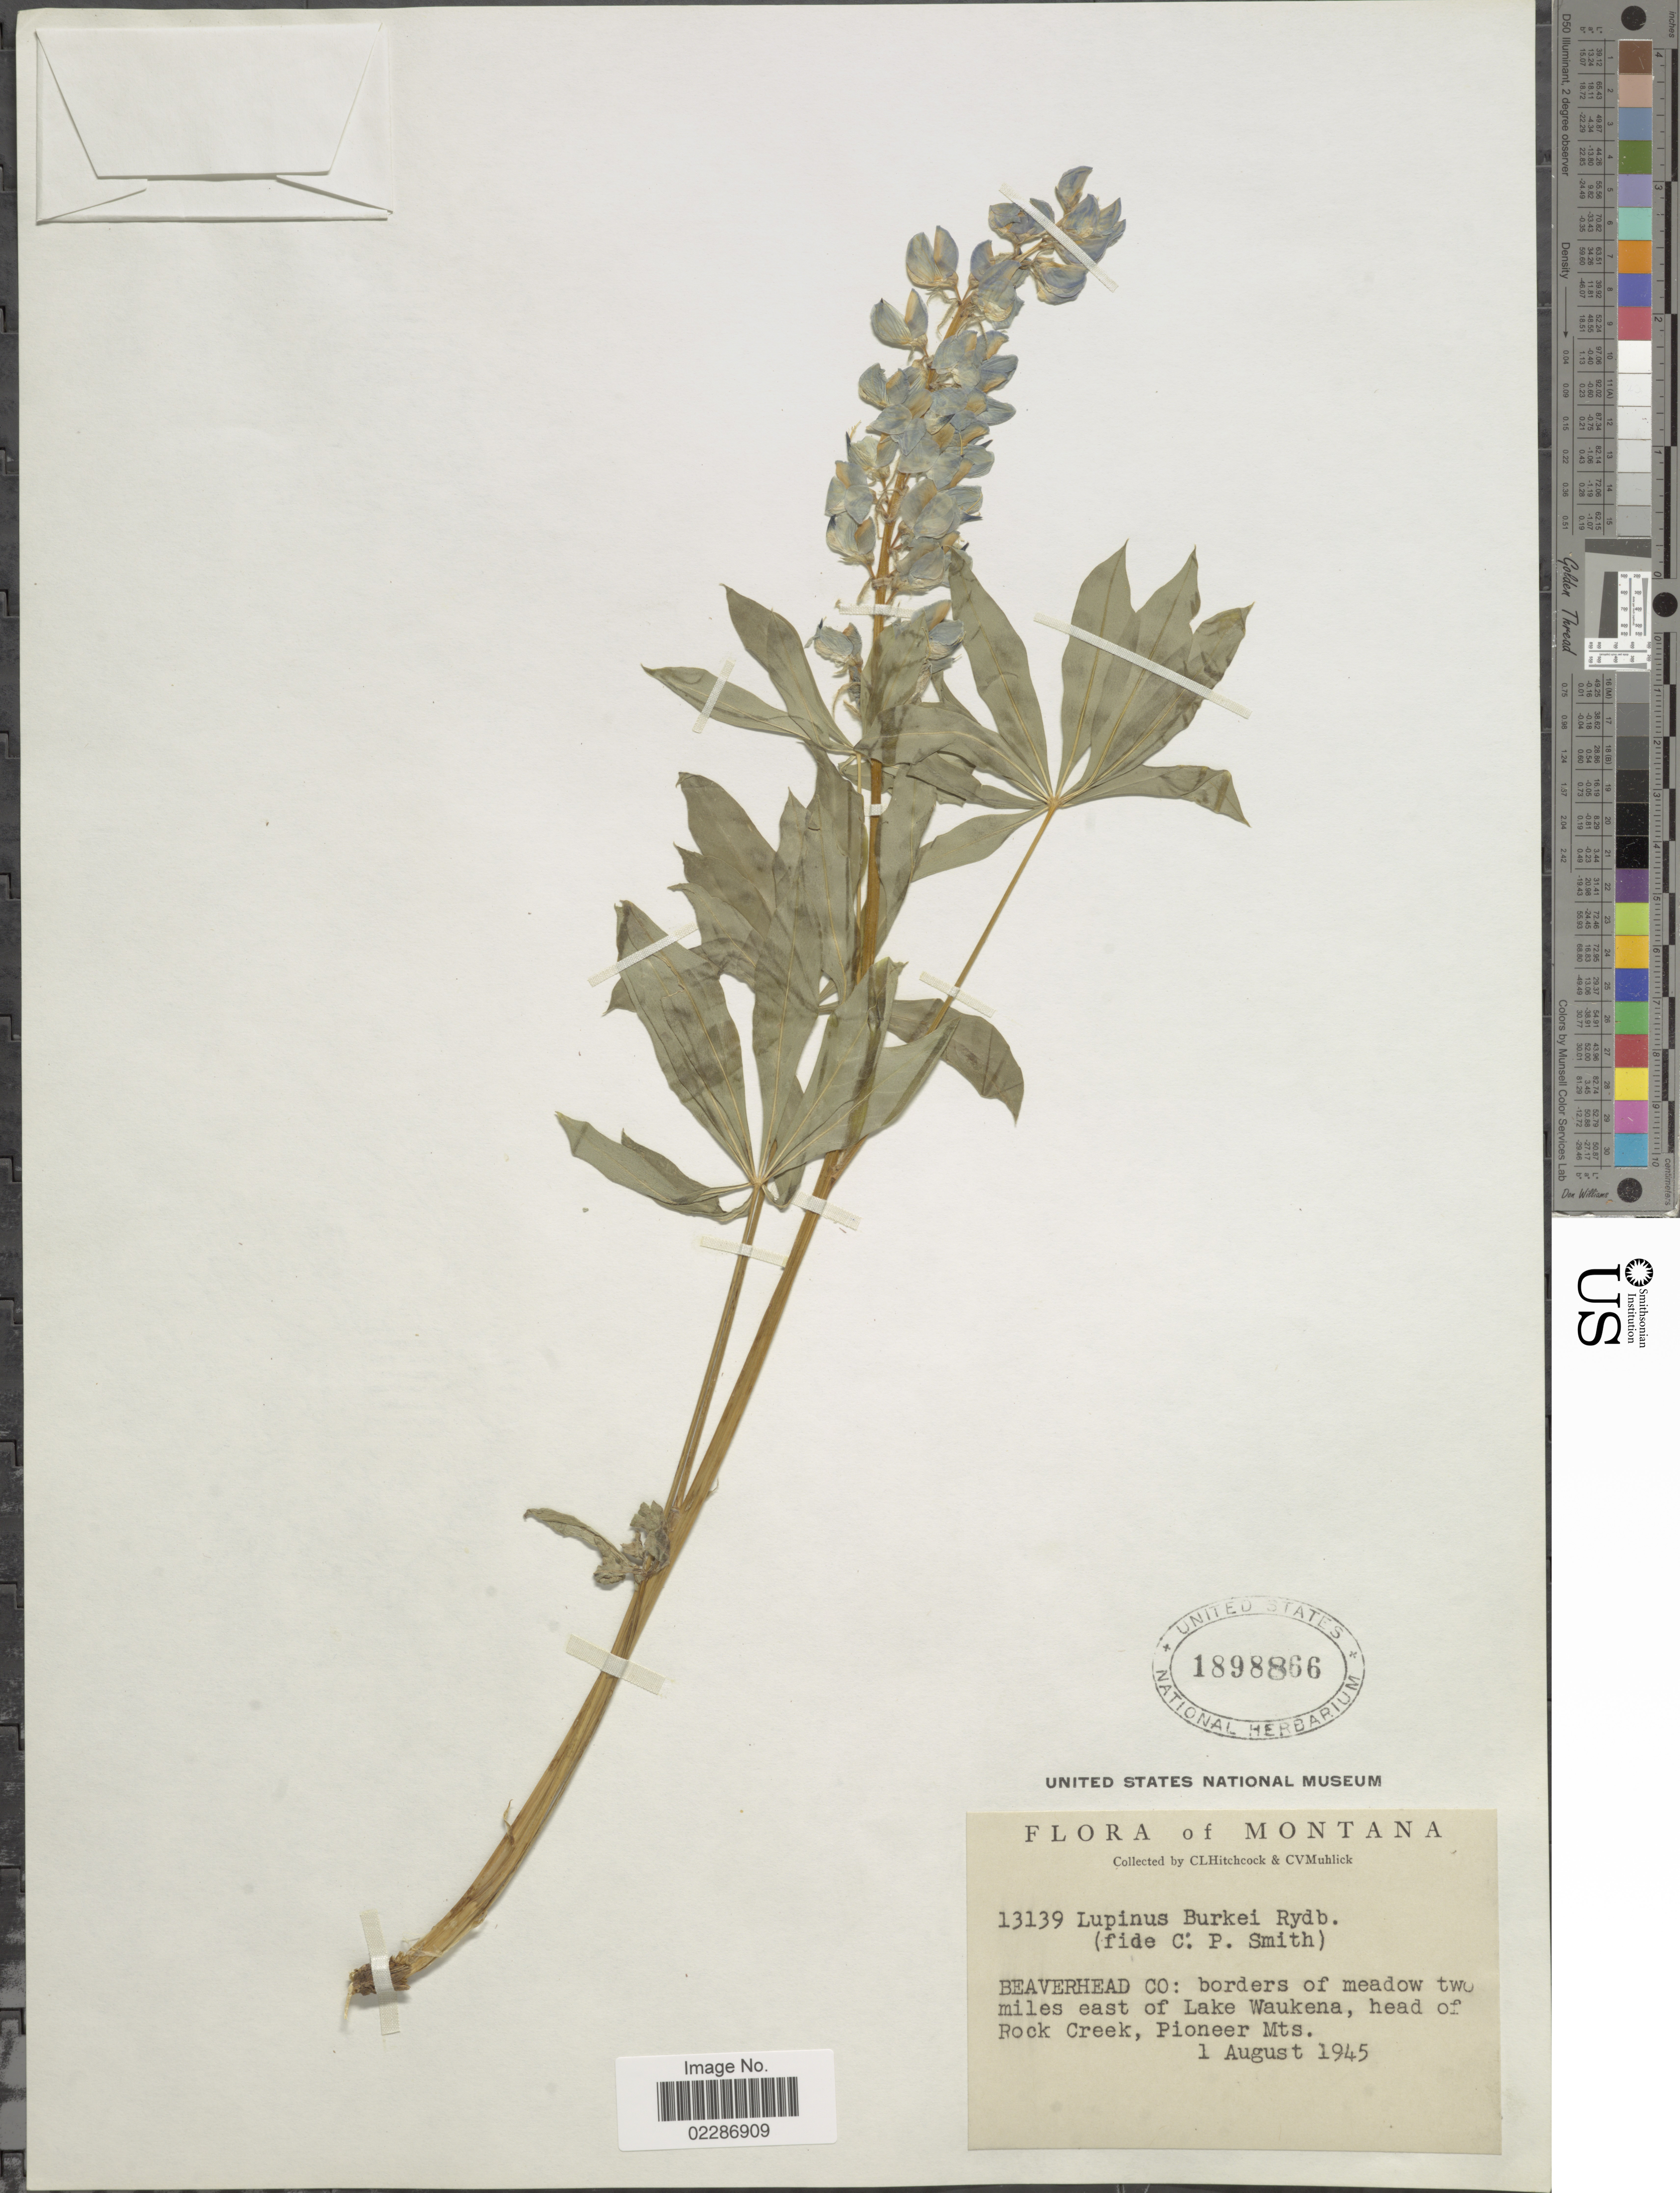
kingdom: Plantae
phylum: Tracheophyta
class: Magnoliopsida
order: Fabales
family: Fabaceae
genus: Lupinus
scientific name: Lupinus burkei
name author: S. Watson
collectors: C. L. Hitchcock & C. V. Muhlick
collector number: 13139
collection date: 1945-08-01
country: United States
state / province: Montana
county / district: Beaverhead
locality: Borders of meadow 2 mi. E of Lake Waukena, head of Rock Creek, Pioneer Mtns.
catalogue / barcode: US 1898866